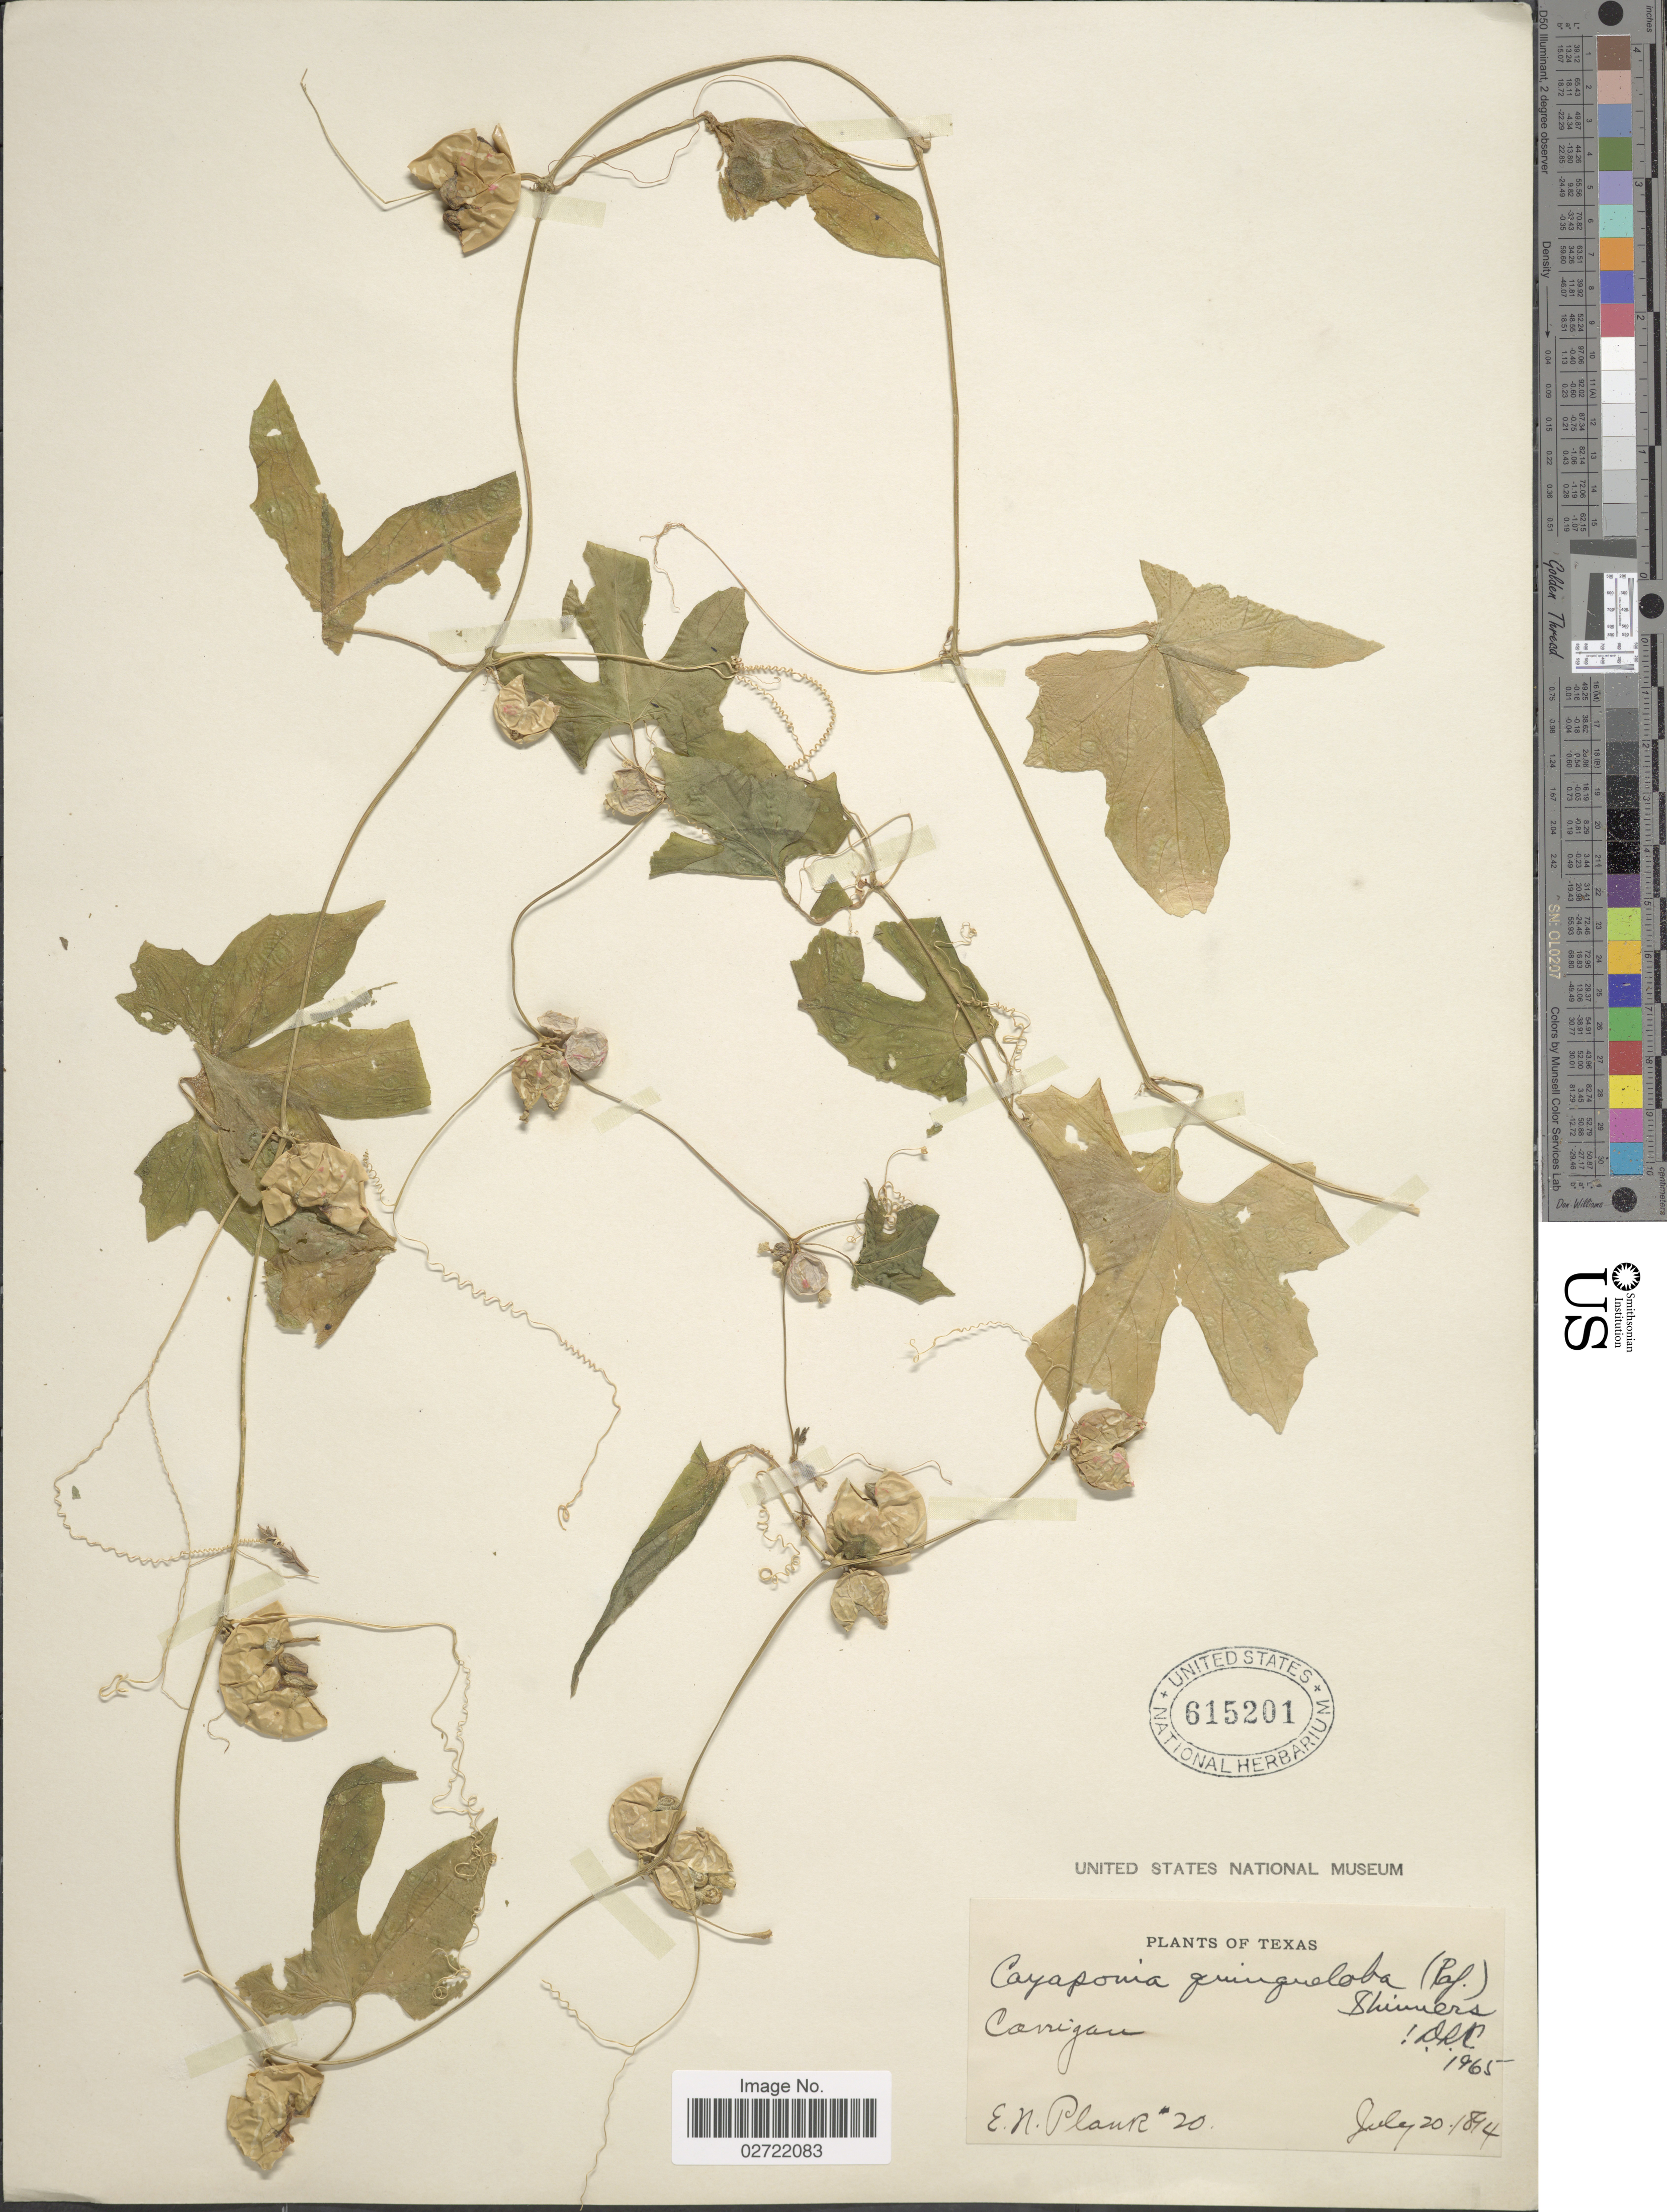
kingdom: Plantae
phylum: Tracheophyta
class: Magnoliopsida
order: Cucurbitales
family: Cucurbitaceae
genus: Cayaponia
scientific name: Cayaponia quinqueloba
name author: (Raf.) Shinners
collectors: E. Plank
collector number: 20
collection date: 1894-07-20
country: United States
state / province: Texas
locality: Carrigan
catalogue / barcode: US 615201